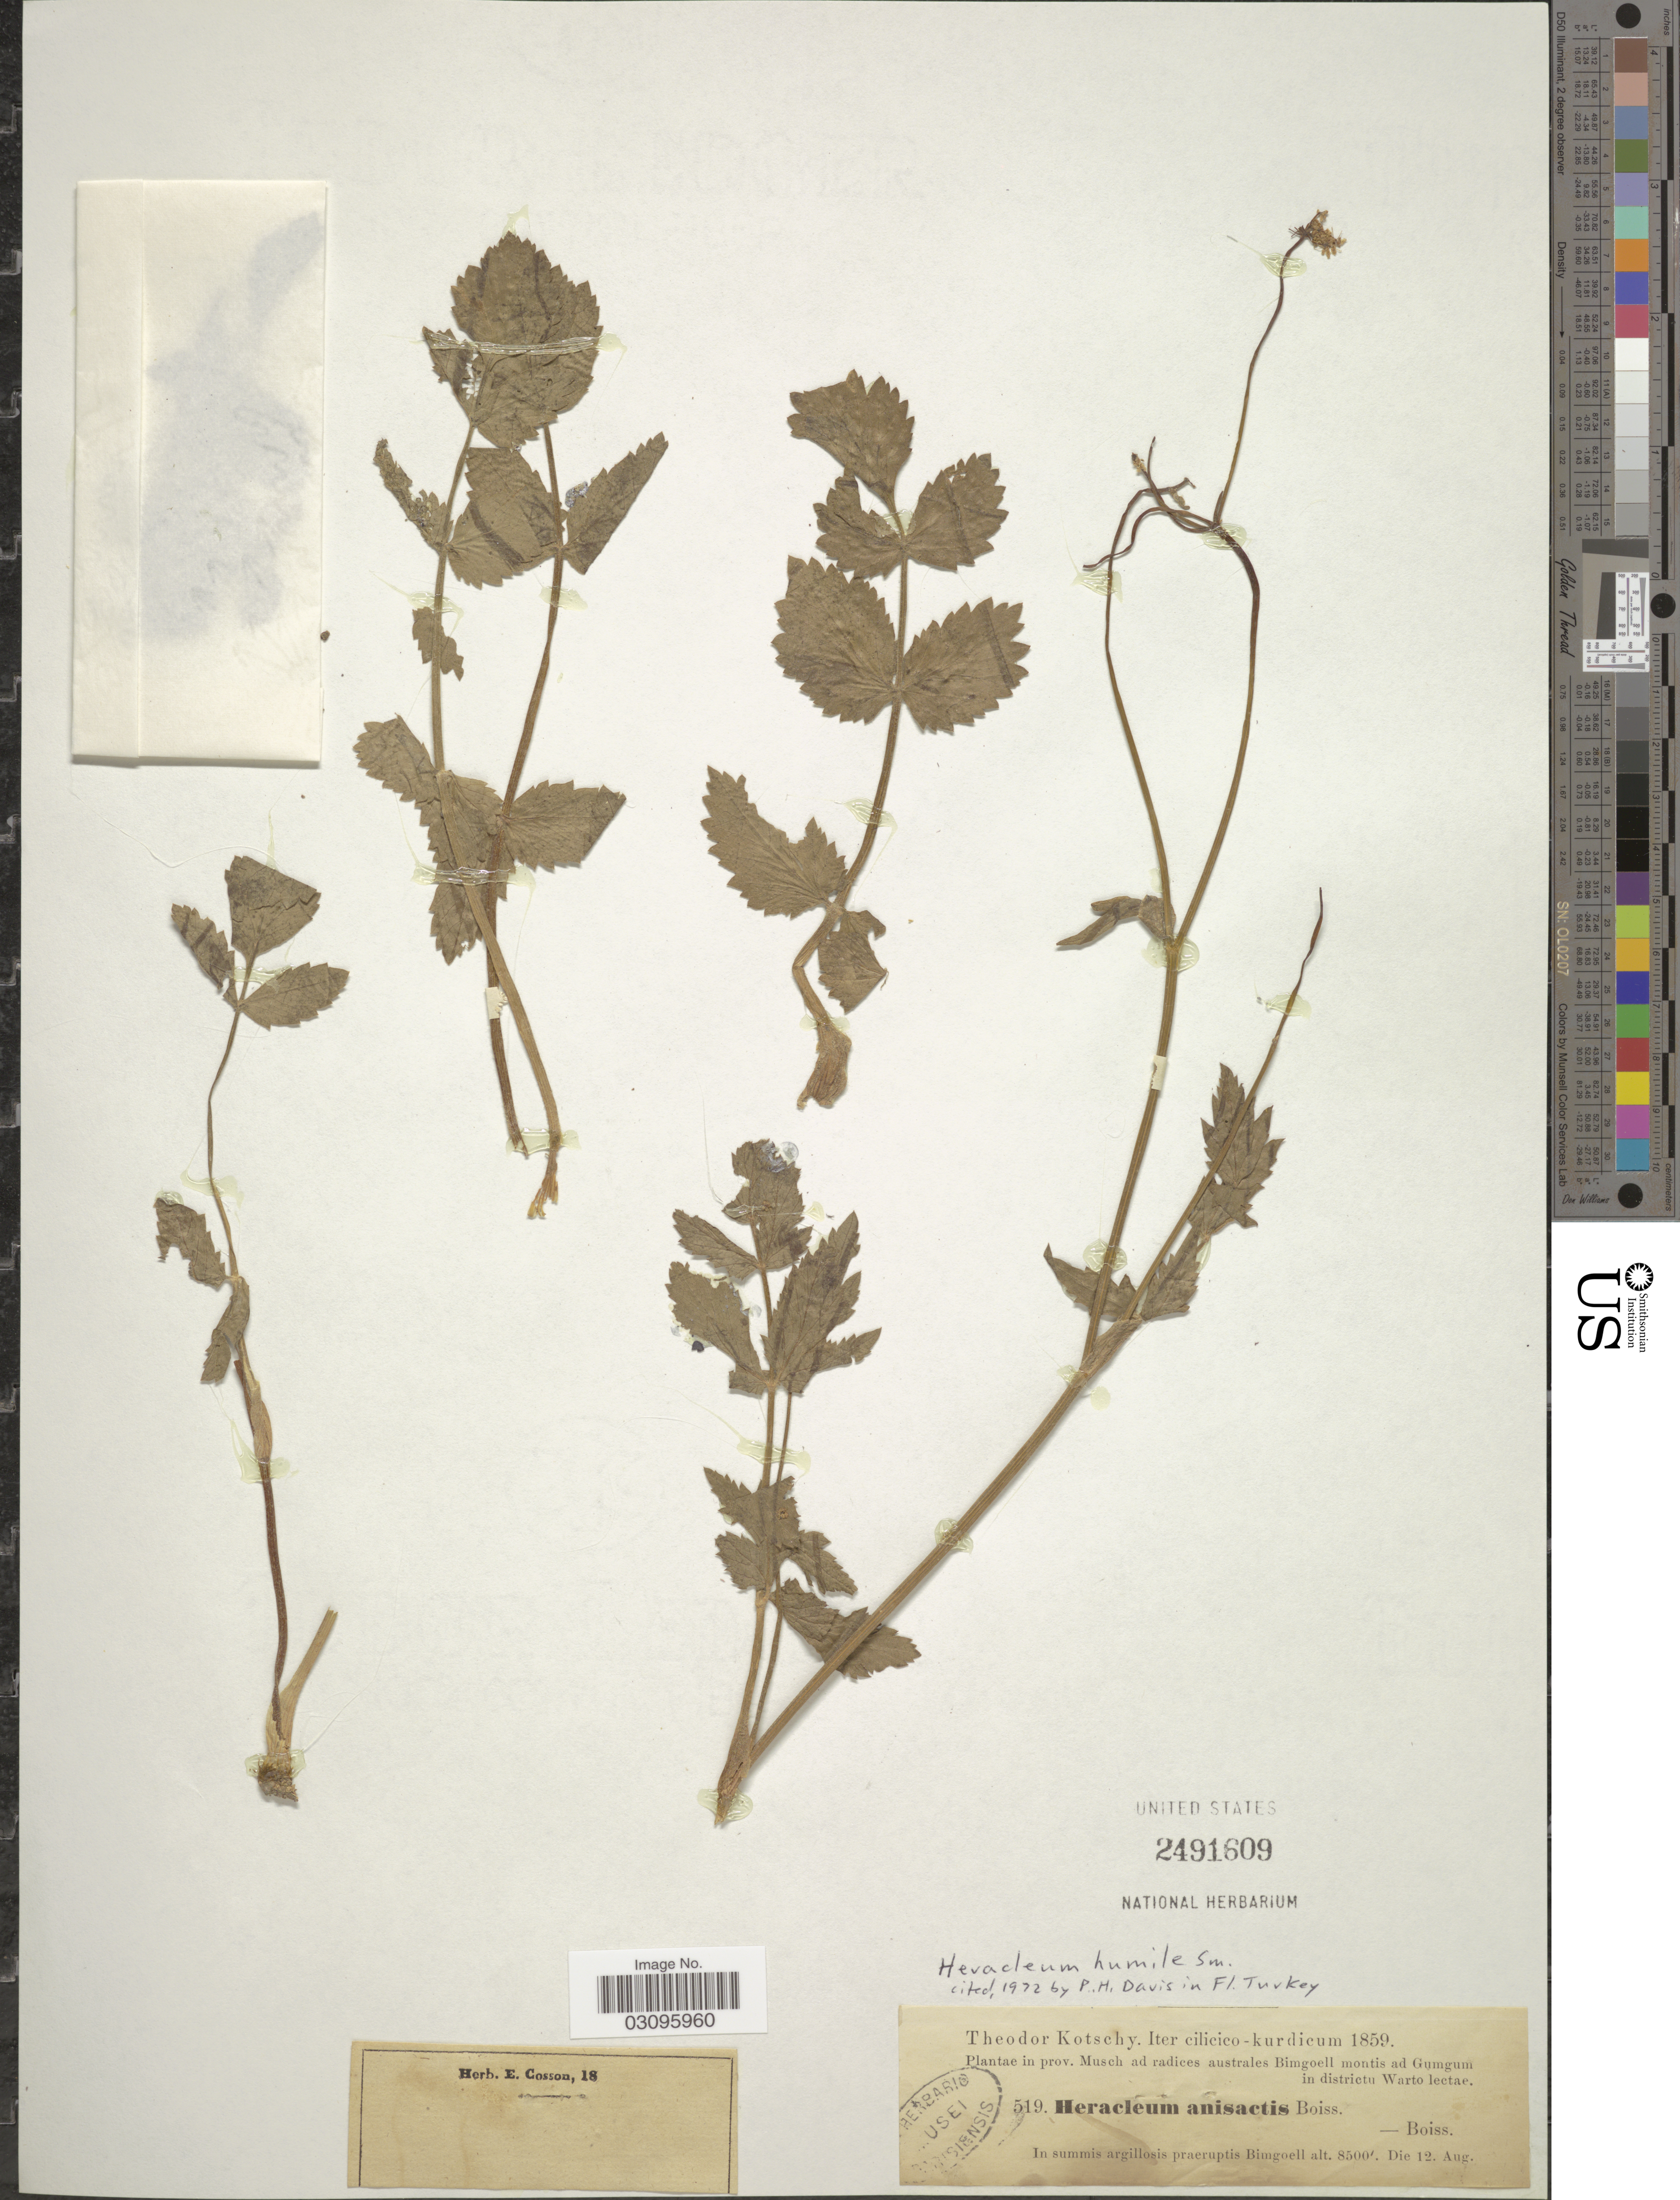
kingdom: Plantae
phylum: Tracheophyta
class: Magnoliopsida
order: Apiales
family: Apiaceae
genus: Heracleum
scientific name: Heracleum humile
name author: Sm.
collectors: K. G. Kotschy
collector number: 519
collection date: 1859-08-12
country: Turkey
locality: Iter cilicico-kurdicum. Prov. Musch ad radices australes Bimgoell montis ad Gumgum in districtu Warto. In summis argillosis praeruptis Bimgoell.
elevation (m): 2591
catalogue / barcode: US 2491609